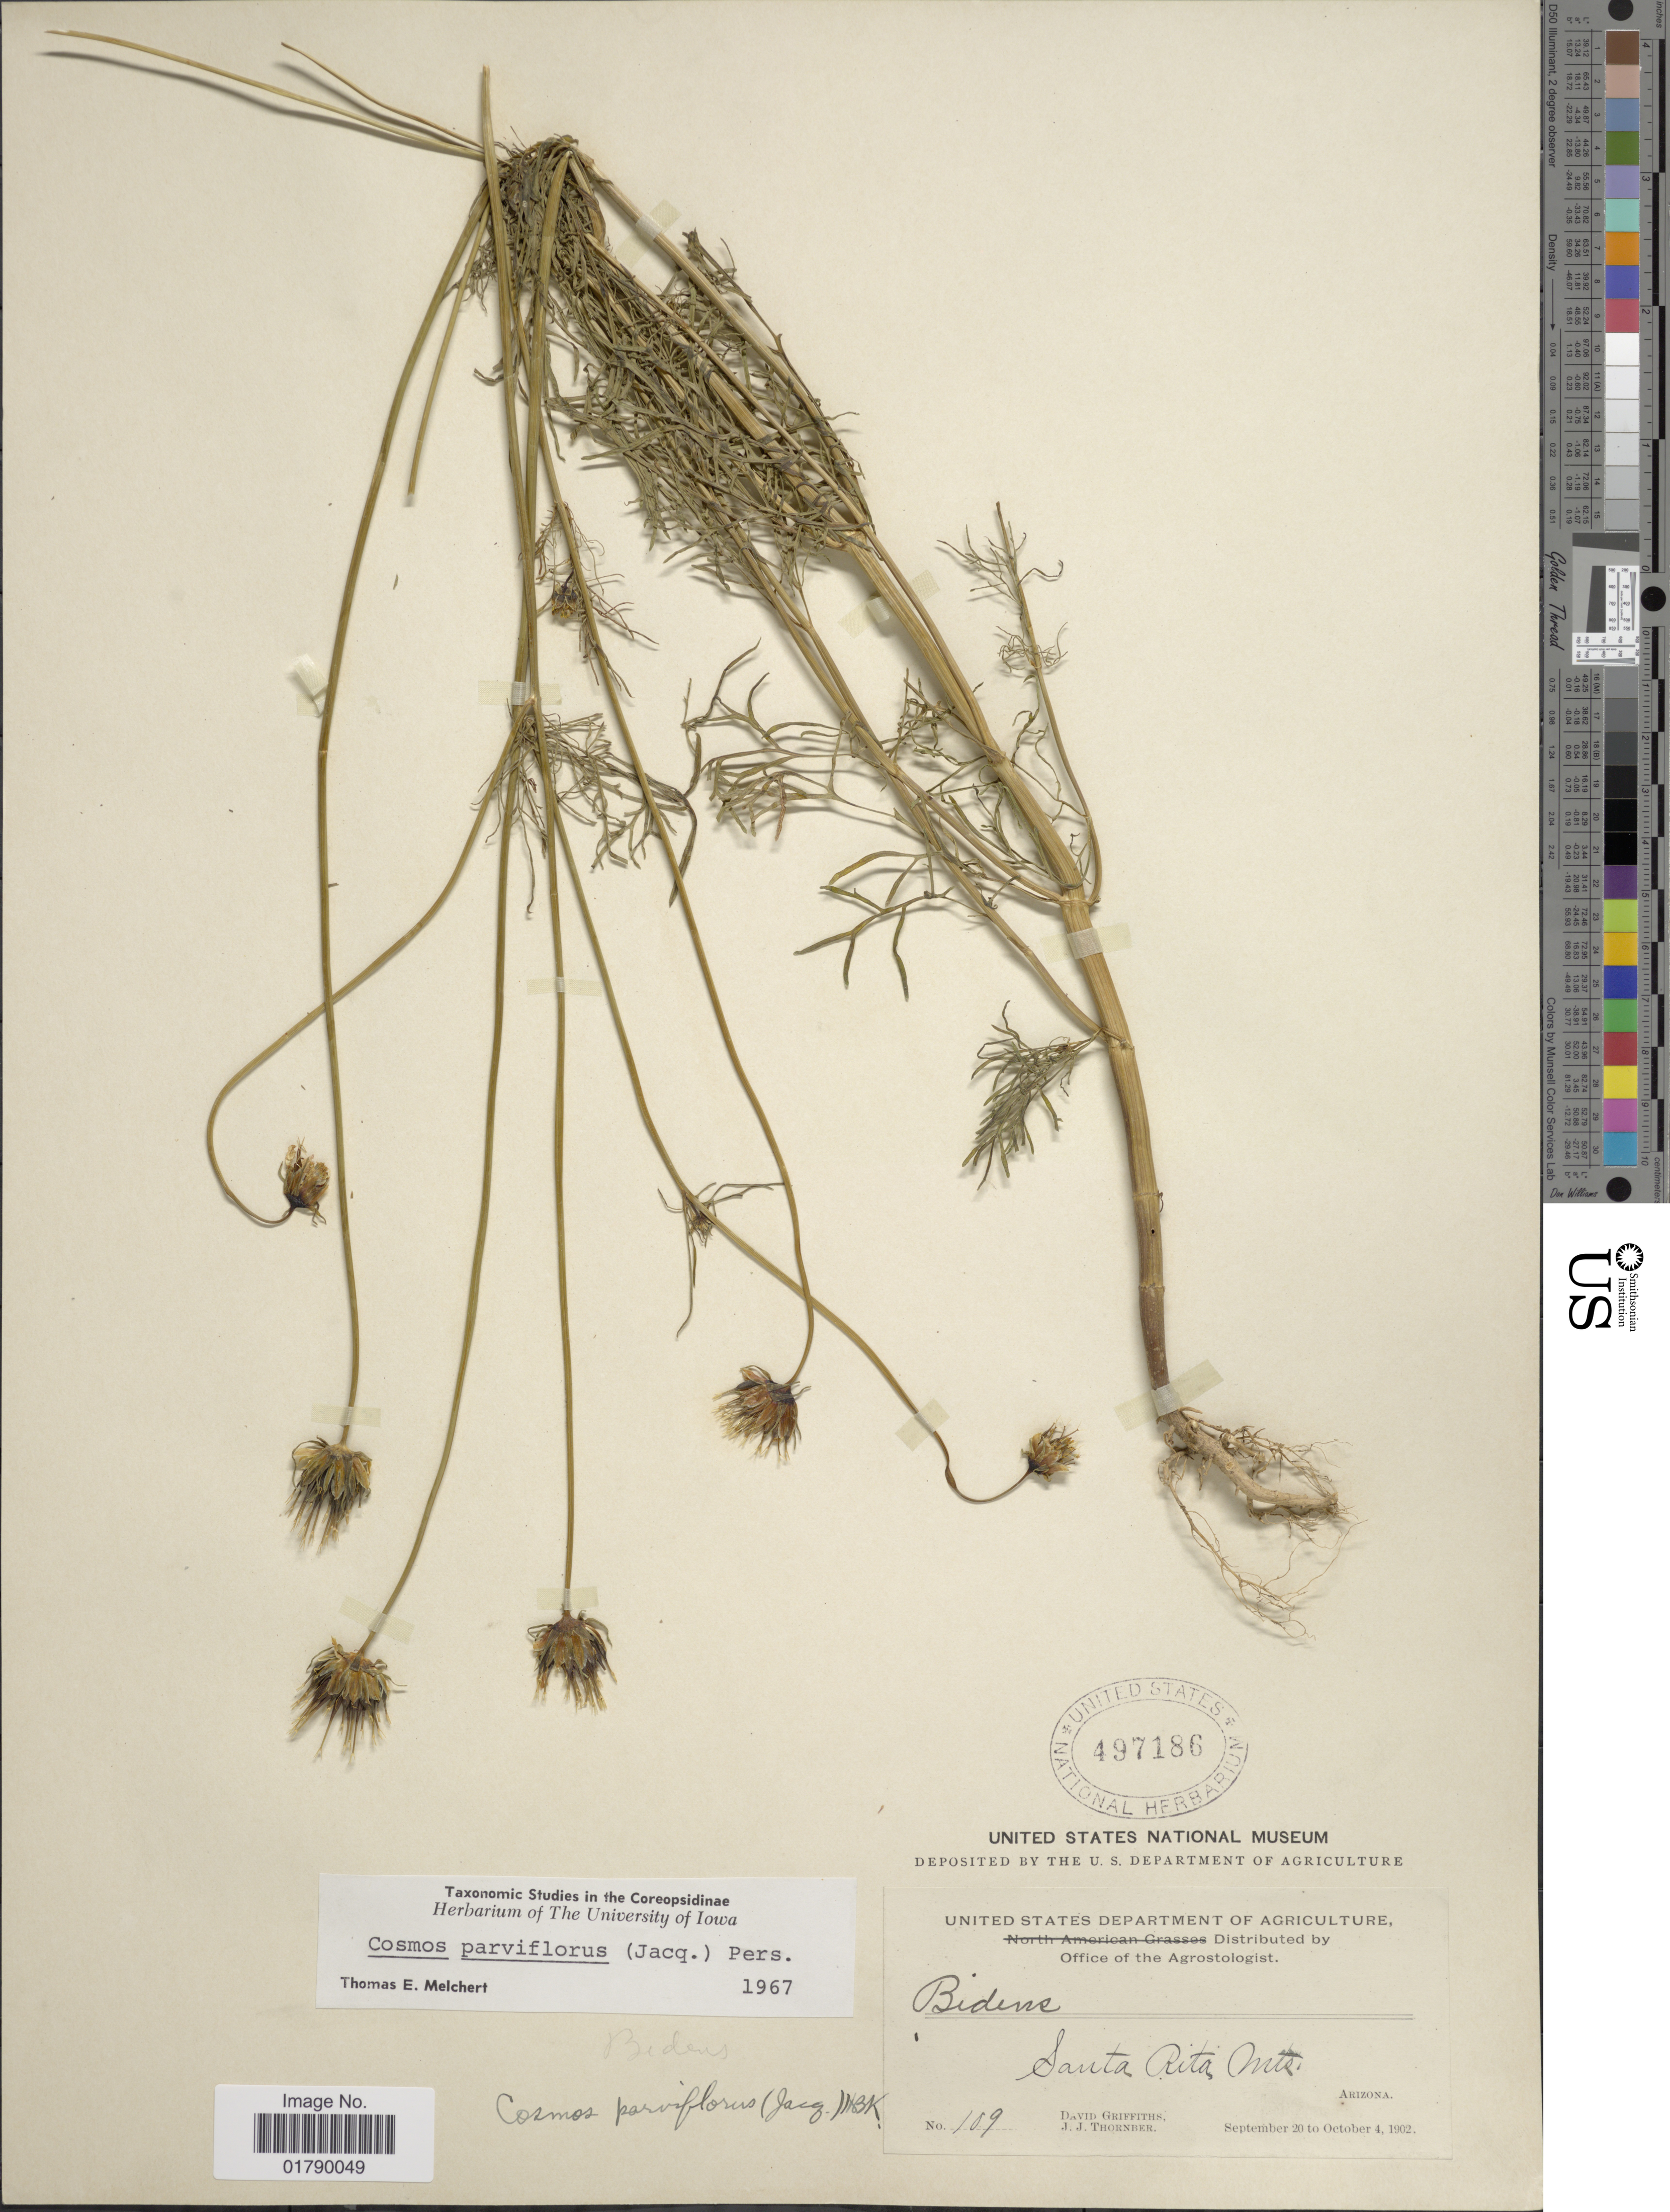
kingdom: Plantae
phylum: Tracheophyta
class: Magnoliopsida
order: Asterales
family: Asteraceae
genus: Cosmos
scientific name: Cosmos parviflorus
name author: (Jacq.) Pers.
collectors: D. Griffiths & J. Thornber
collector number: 109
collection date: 1902-09-20/1902-10-04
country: United States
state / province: Arizona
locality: Santa Rita Mts.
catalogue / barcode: US 497186